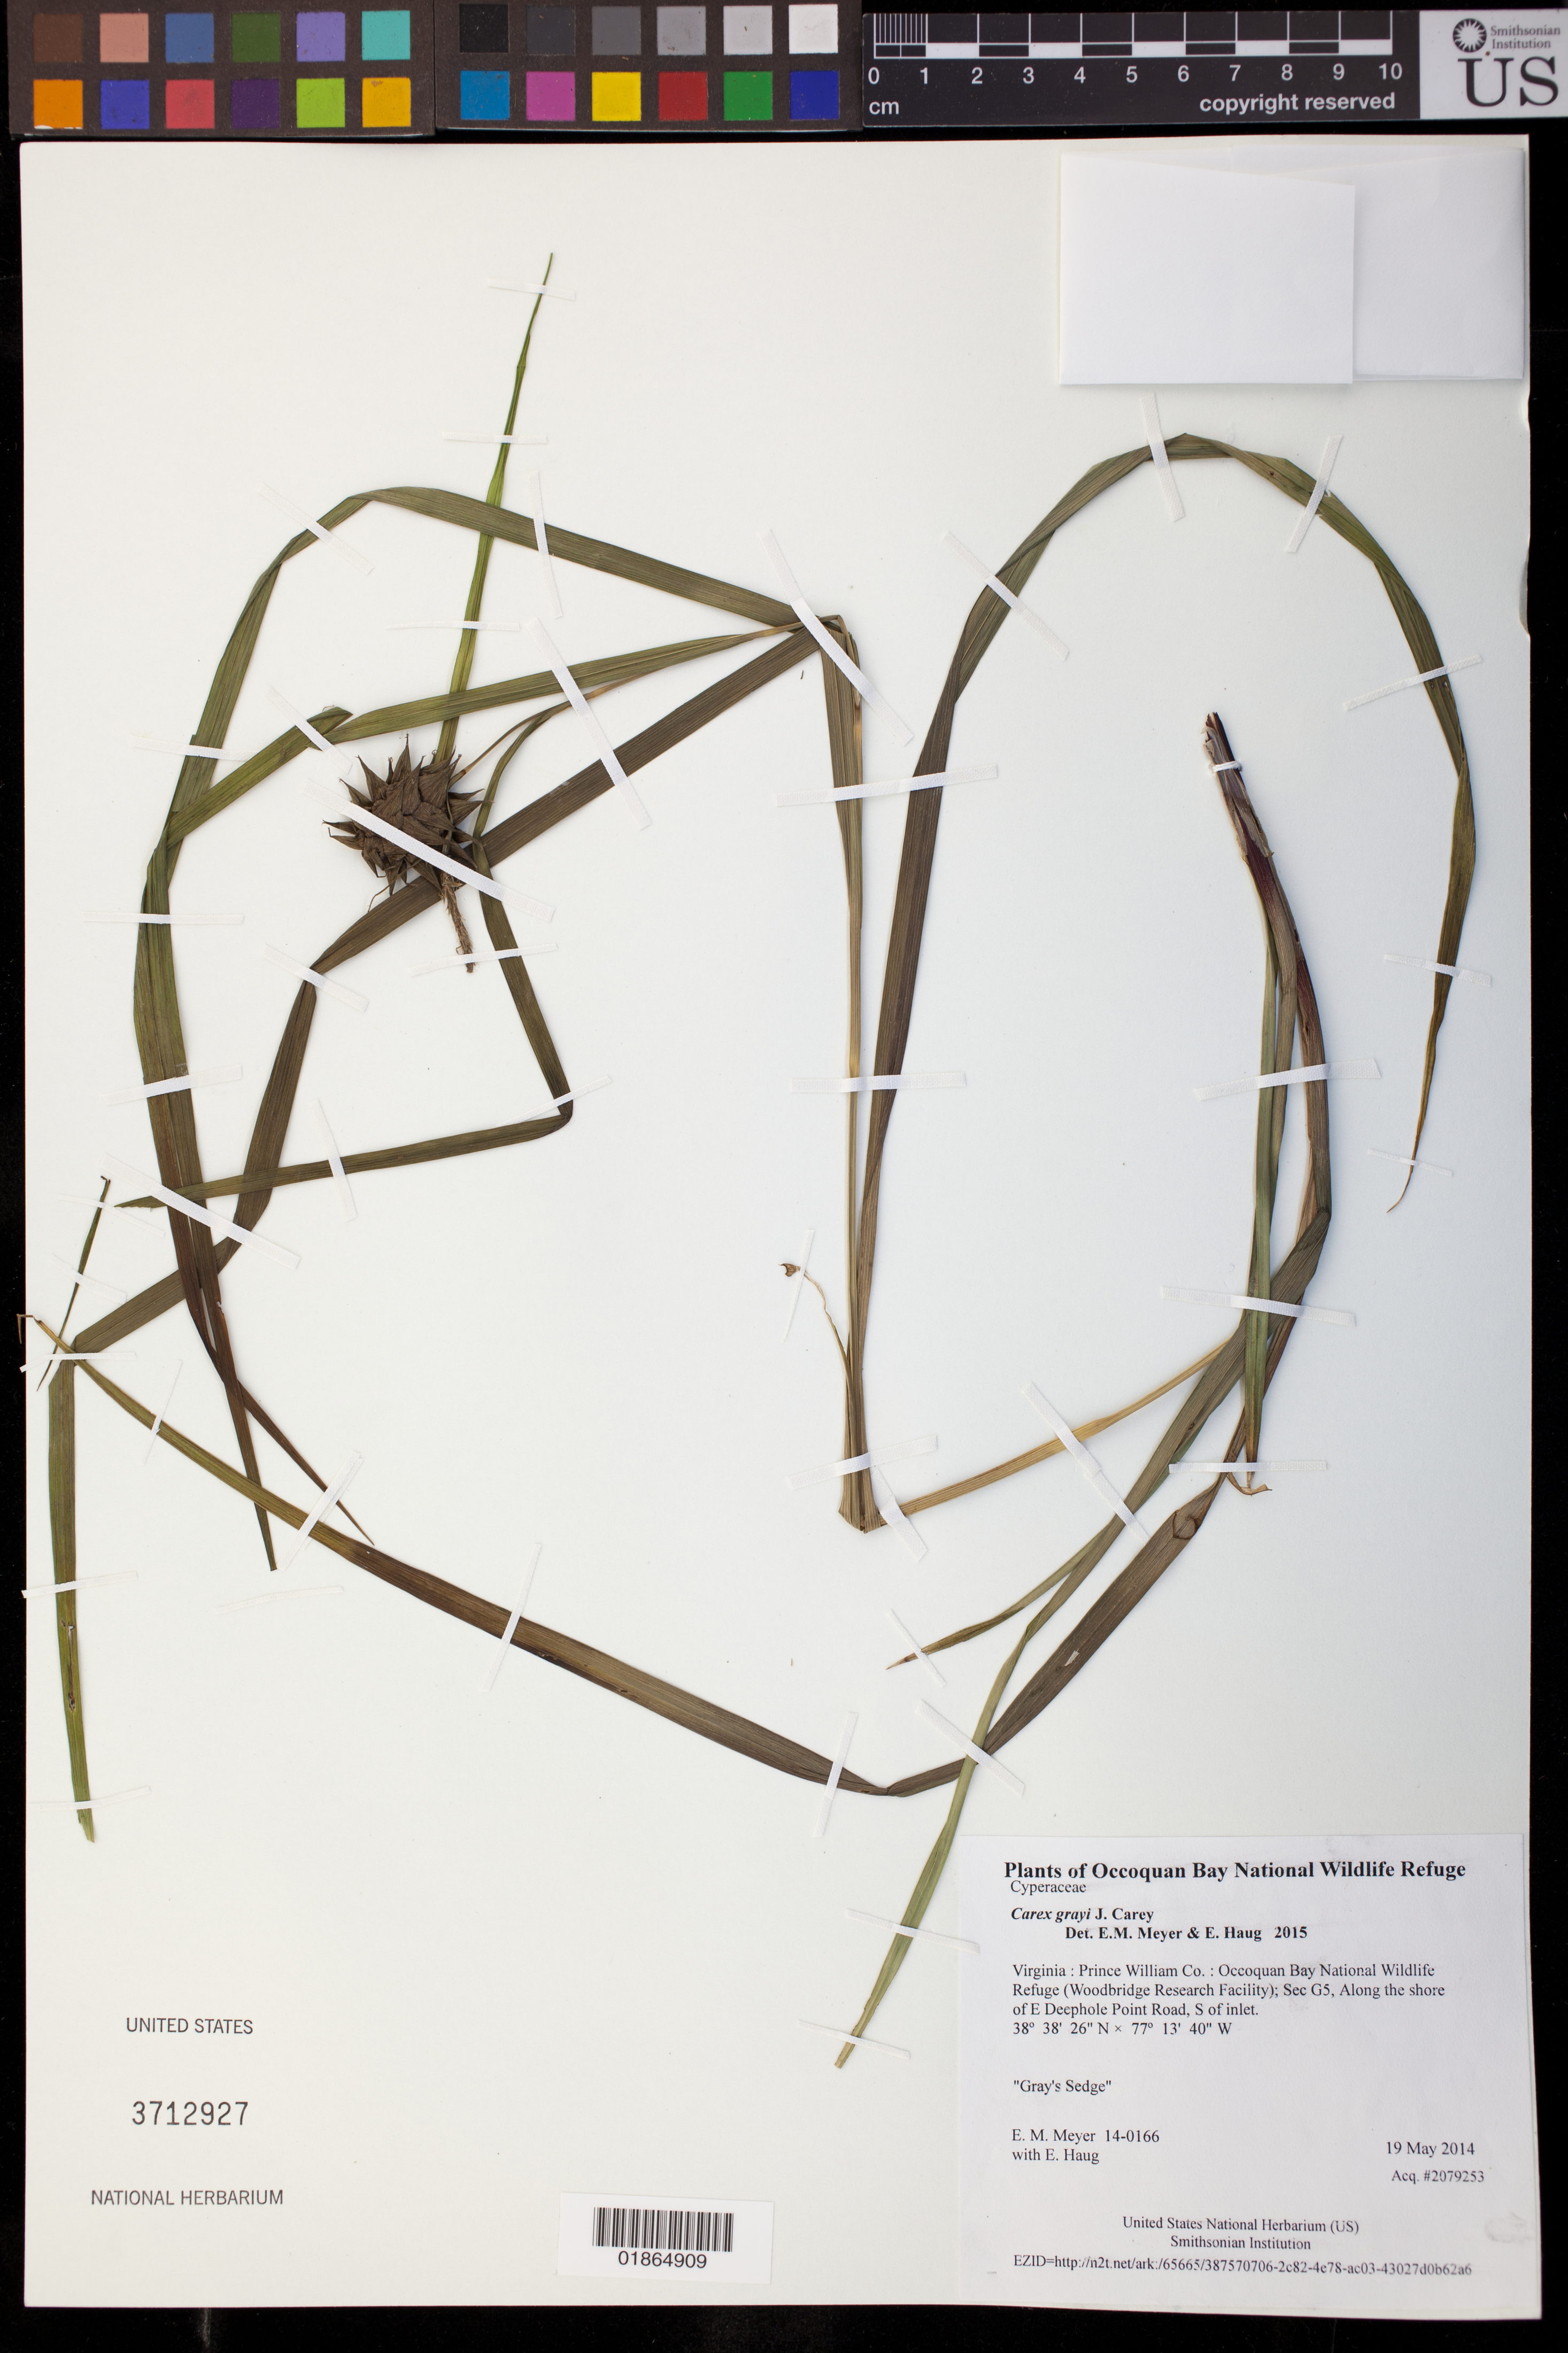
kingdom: Plantae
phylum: Tracheophyta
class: Liliopsida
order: Poales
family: Cyperaceae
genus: Carex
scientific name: Carex grayi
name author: J. Carey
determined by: Meyer, E. M.; Haug, E.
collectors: E. M. Meyer & E. Haug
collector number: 14-0166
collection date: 2014-05-19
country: United States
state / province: Virginia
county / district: Prince William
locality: Occoquan Bay National Wildlife Refuge (Woodbridge Research Facility); Sec G5, Along the shore of E Deephole Point Road, S of inlet.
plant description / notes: Gray's Sedge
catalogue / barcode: US 3712927